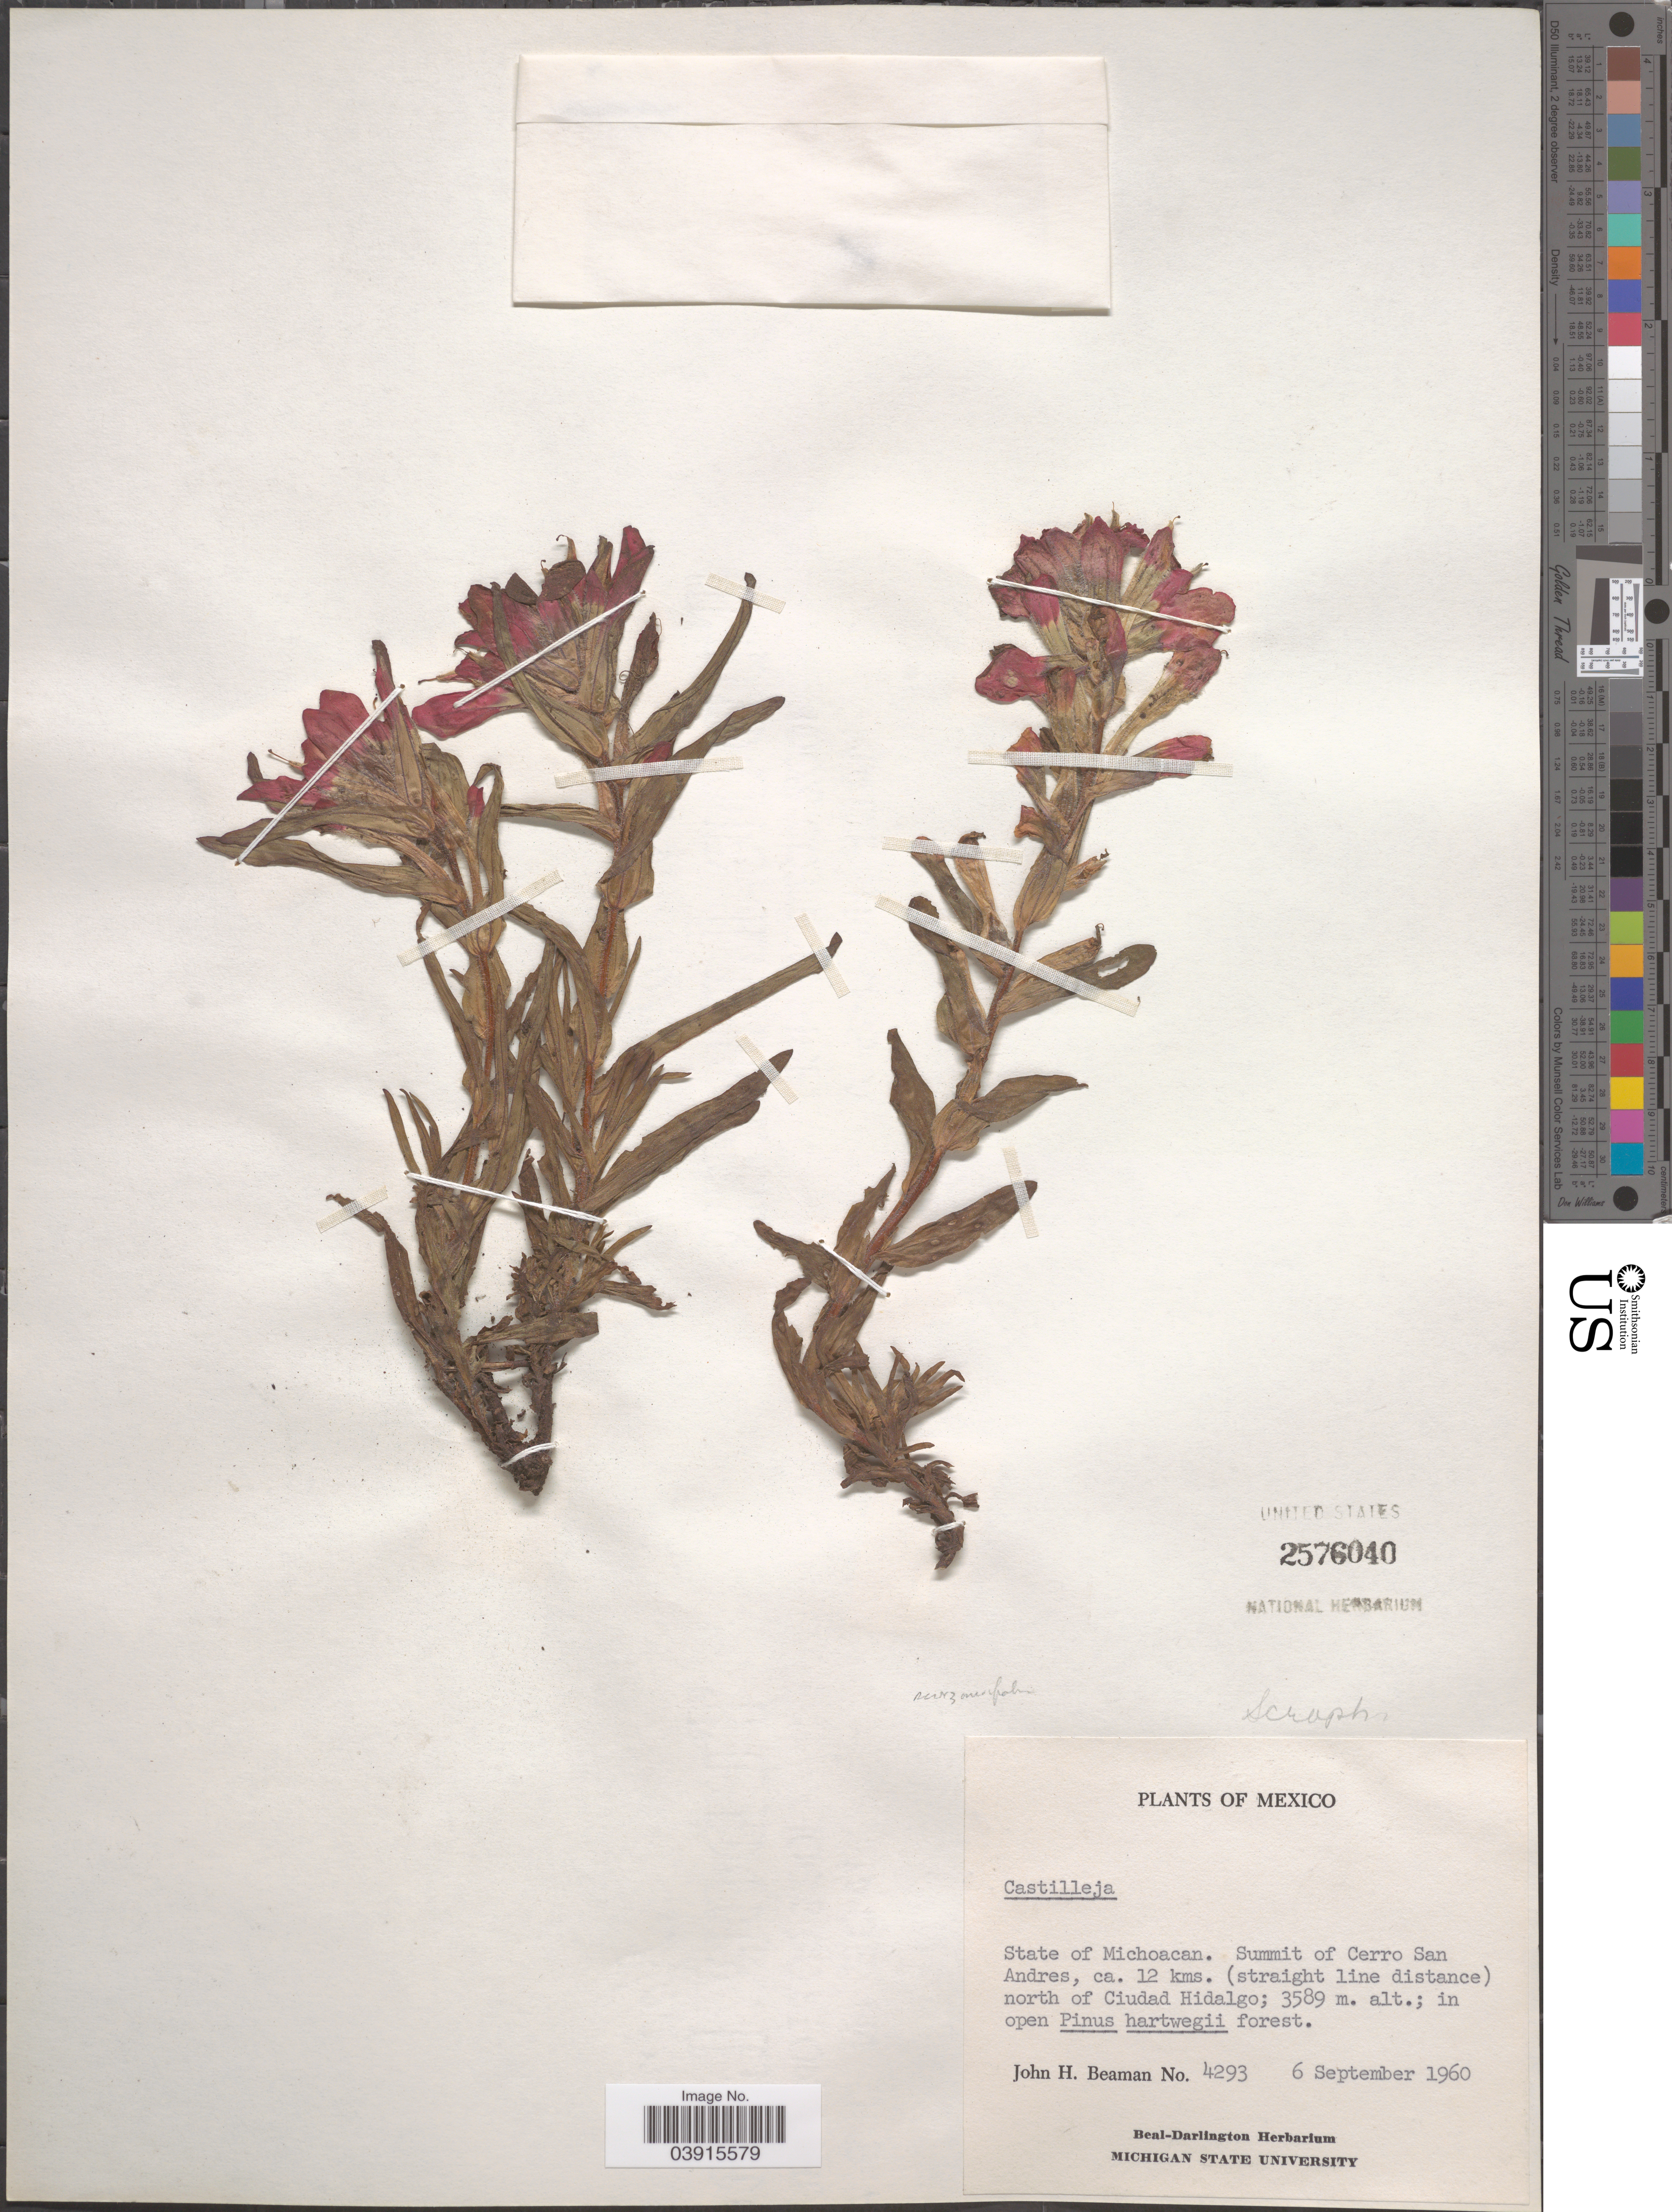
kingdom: Plantae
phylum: Tracheophyta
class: Magnoliopsida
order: Lamiales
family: Orobanchaceae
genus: Castilleja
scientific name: Castilleja scorzonerifolia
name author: Kunth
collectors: J. H. Beaman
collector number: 4293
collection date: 1960-09-06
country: Mexico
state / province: Michoacán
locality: Summit of Cerro San Andres, ca. 12 kms. (straight line distance) north of Ciudad Hidalgo.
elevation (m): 3589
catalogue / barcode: US 2576040